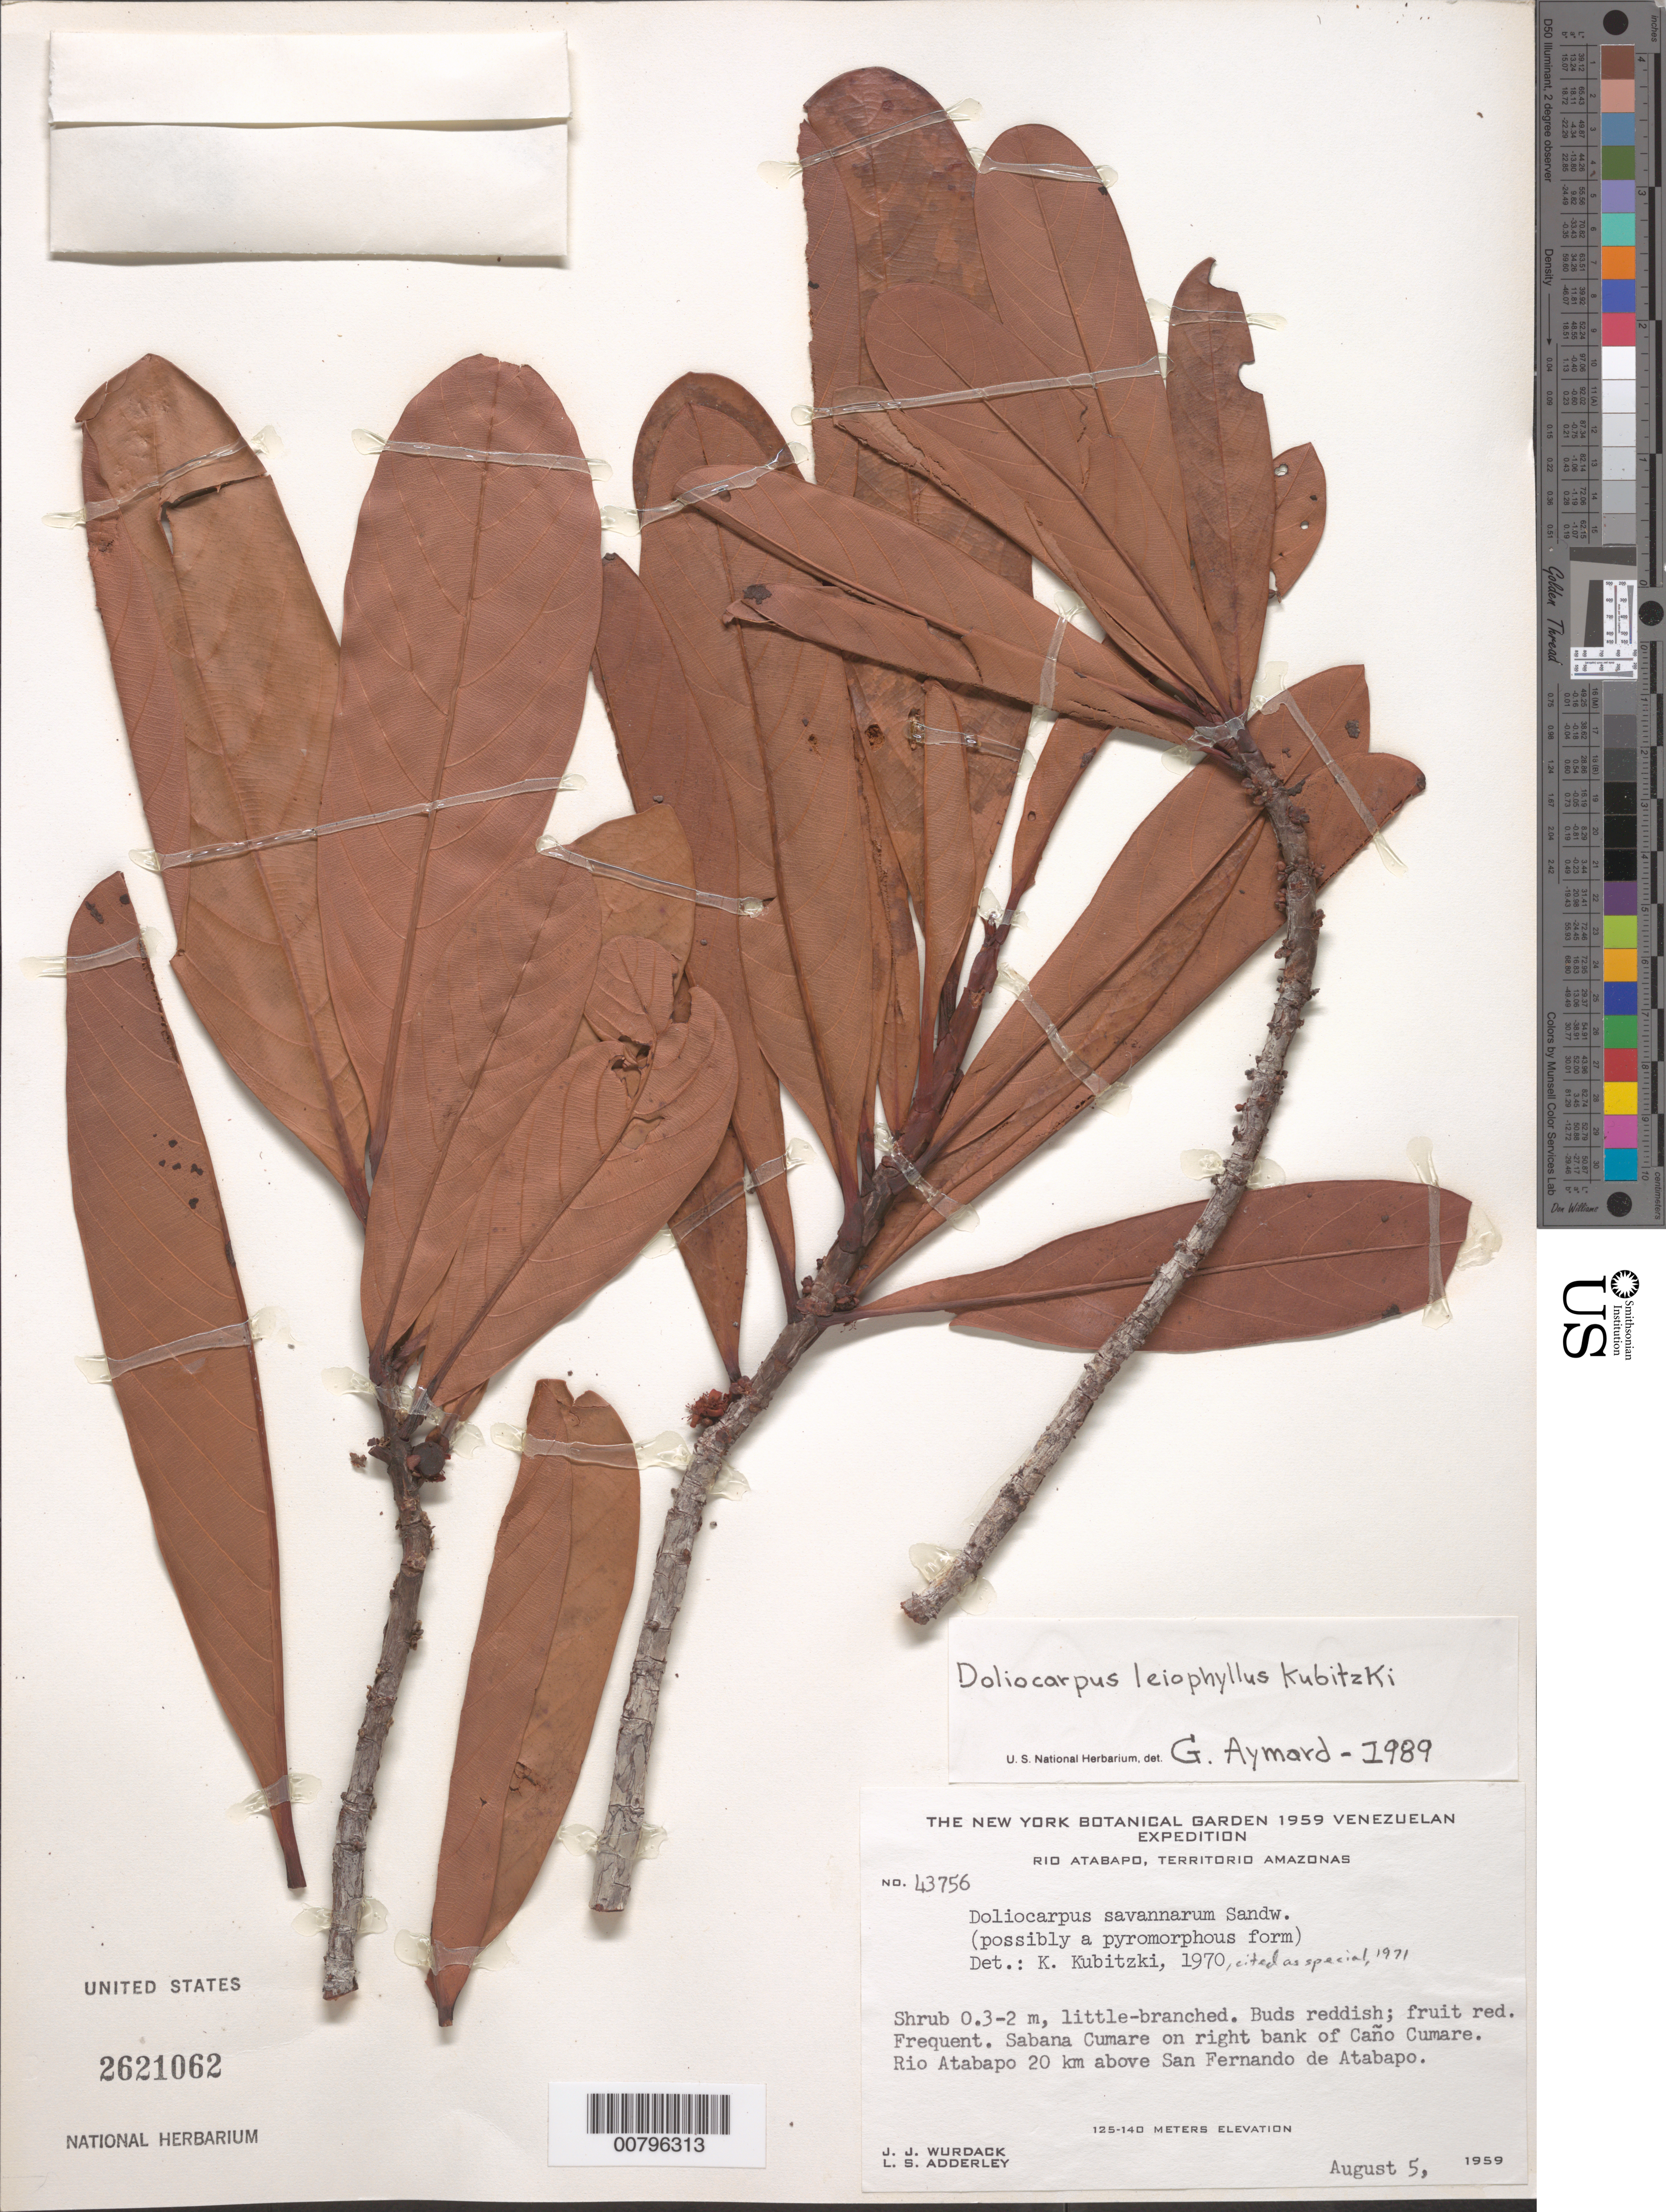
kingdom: Plantae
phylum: Tracheophyta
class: Magnoliopsida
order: Dilleniales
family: Dilleniaceae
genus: Doliocarpus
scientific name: Doliocarpus leiophyllus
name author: Kubitzki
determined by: Aymard C., G. A., (PORT), Univ. Nac. Exp. de los Llanos Ezequiel Zamora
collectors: J. J. Wurdack & L. S. Adderley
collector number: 43756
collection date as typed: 5-Aug-59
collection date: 1959-08-05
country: Venezuela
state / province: Amazonas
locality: Sabana Cumare on right bank of Caño Cumare, Río Atabapo, 20 km above San Fernando de Atabapo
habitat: Riverbank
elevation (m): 125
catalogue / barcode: US 2621062